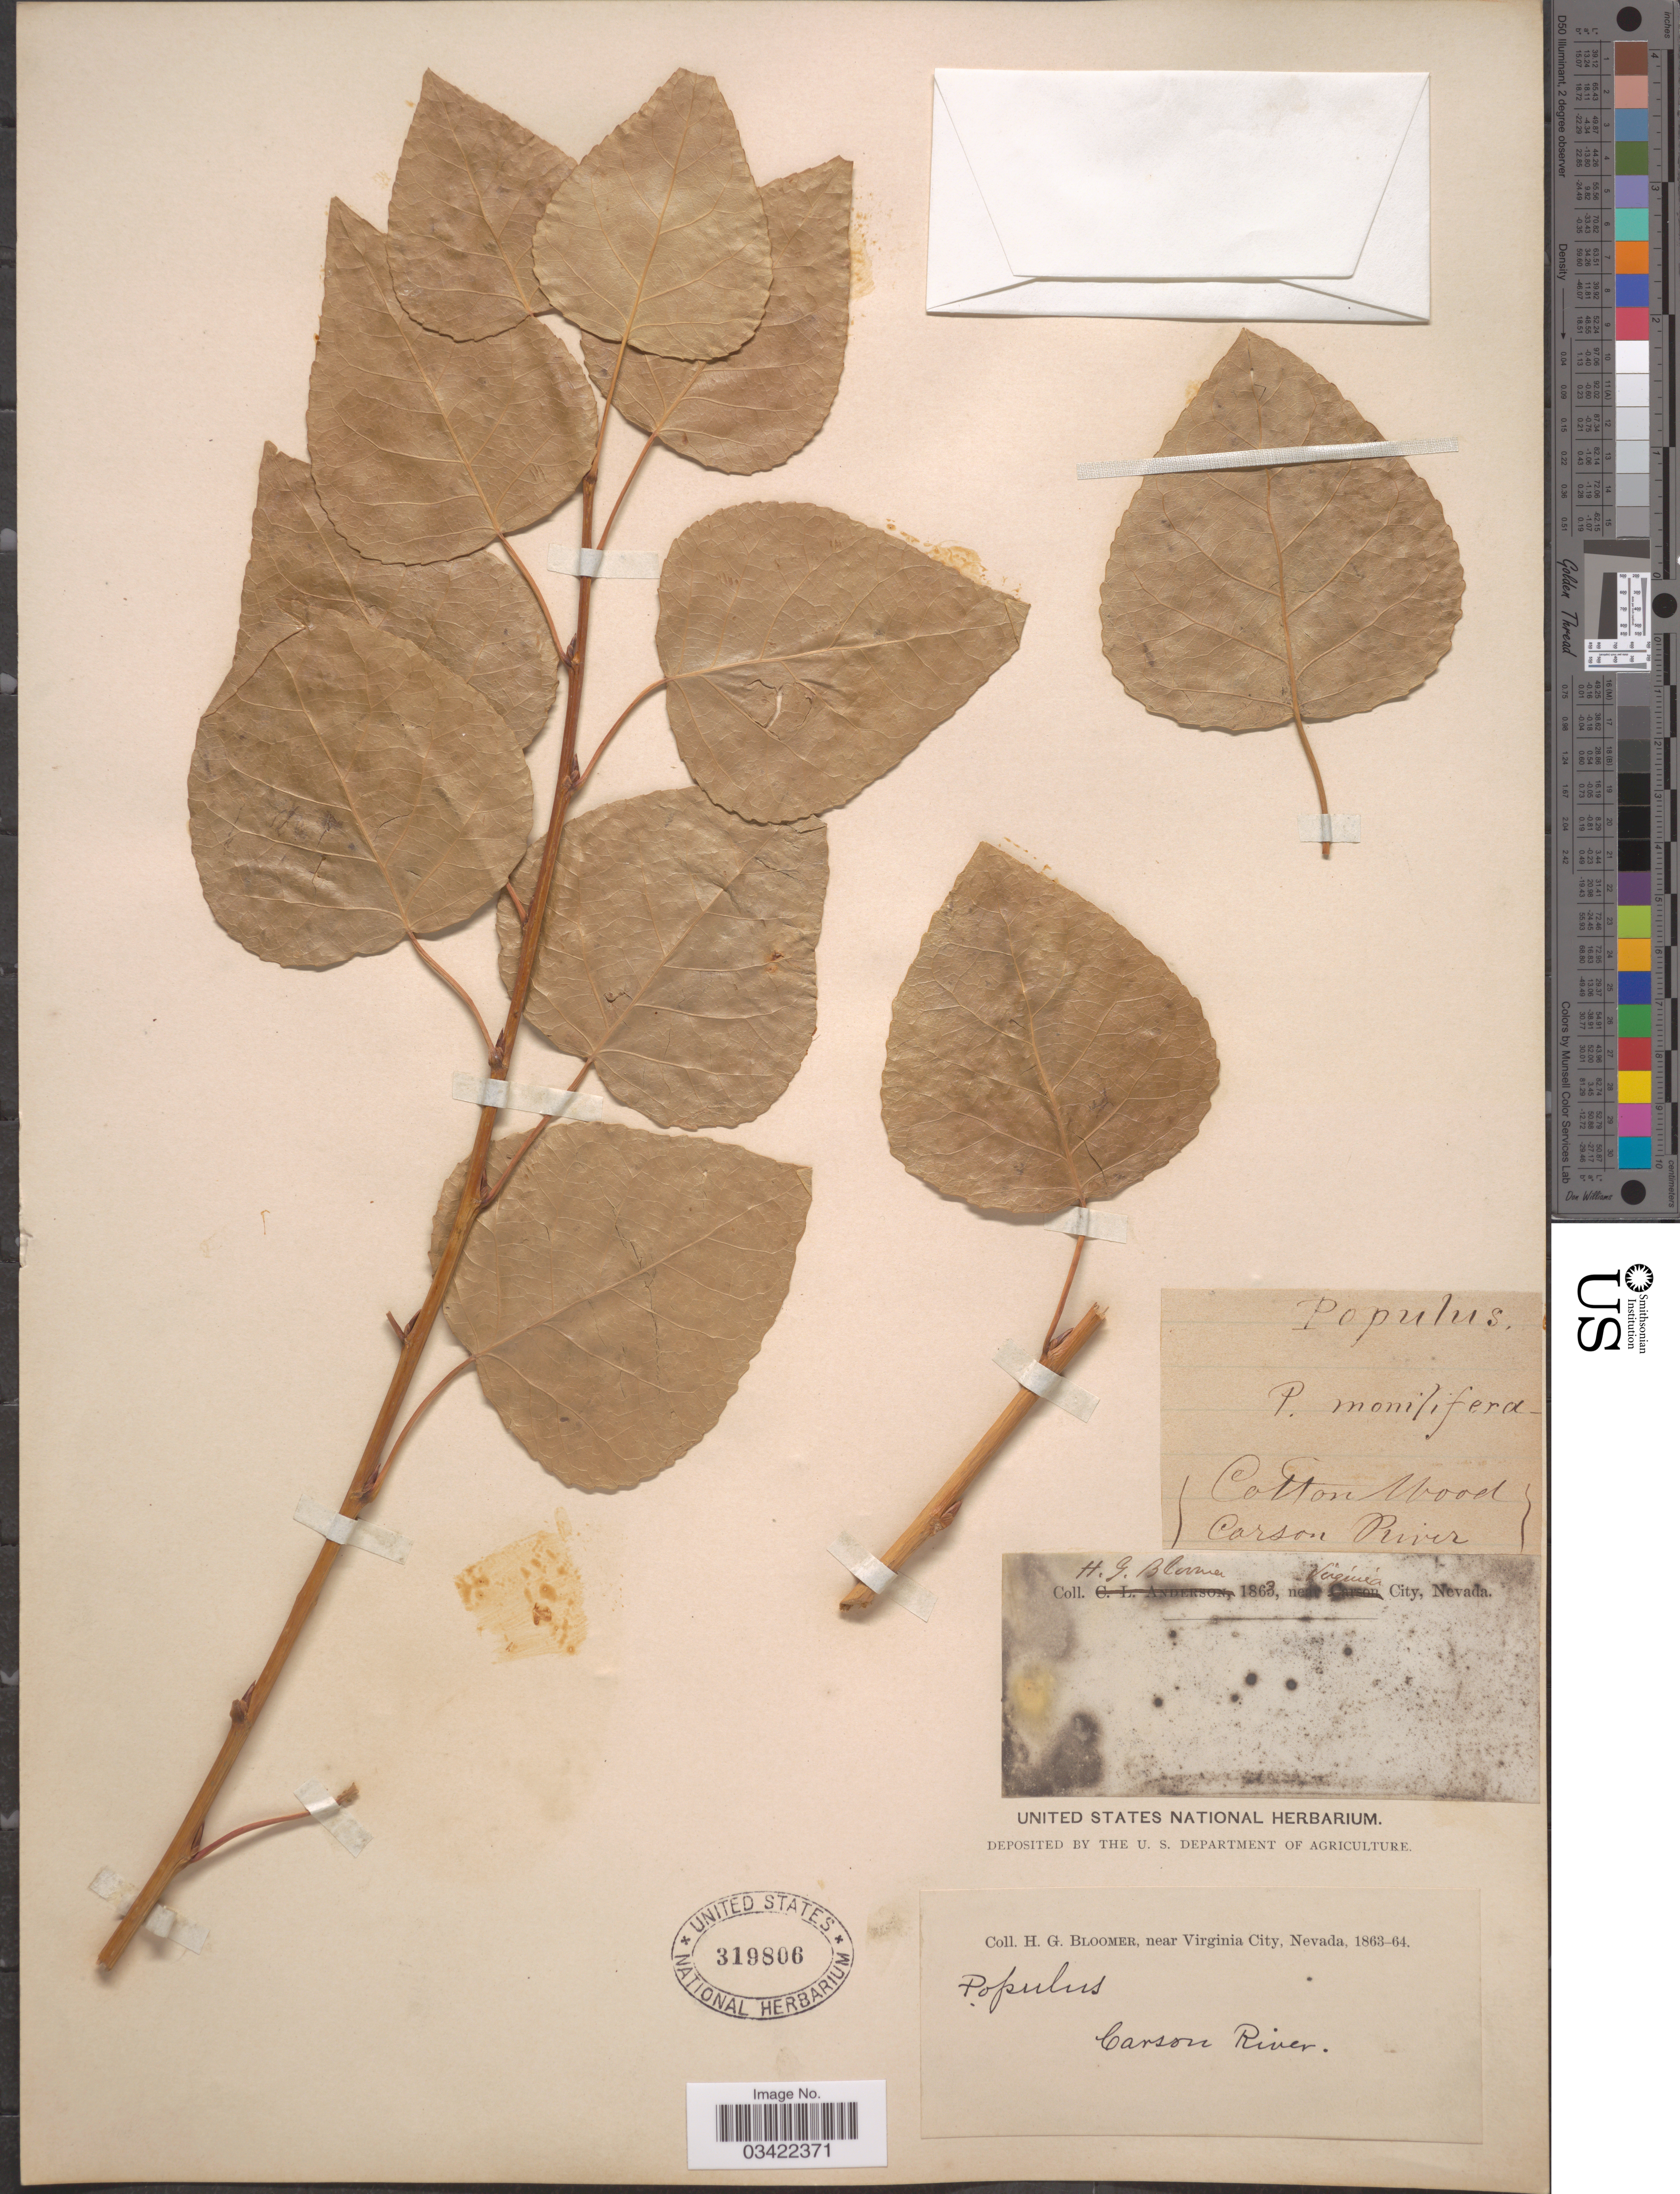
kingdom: Plantae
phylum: Tracheophyta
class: Magnoliopsida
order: Malpighiales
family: Salicaceae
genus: Populus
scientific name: Populus x parryi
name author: Sarg.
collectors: H. Bloomer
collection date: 1863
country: United States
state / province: Nevada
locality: Near Virginia City. Cotton Wood. Carson River.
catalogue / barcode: US 319806